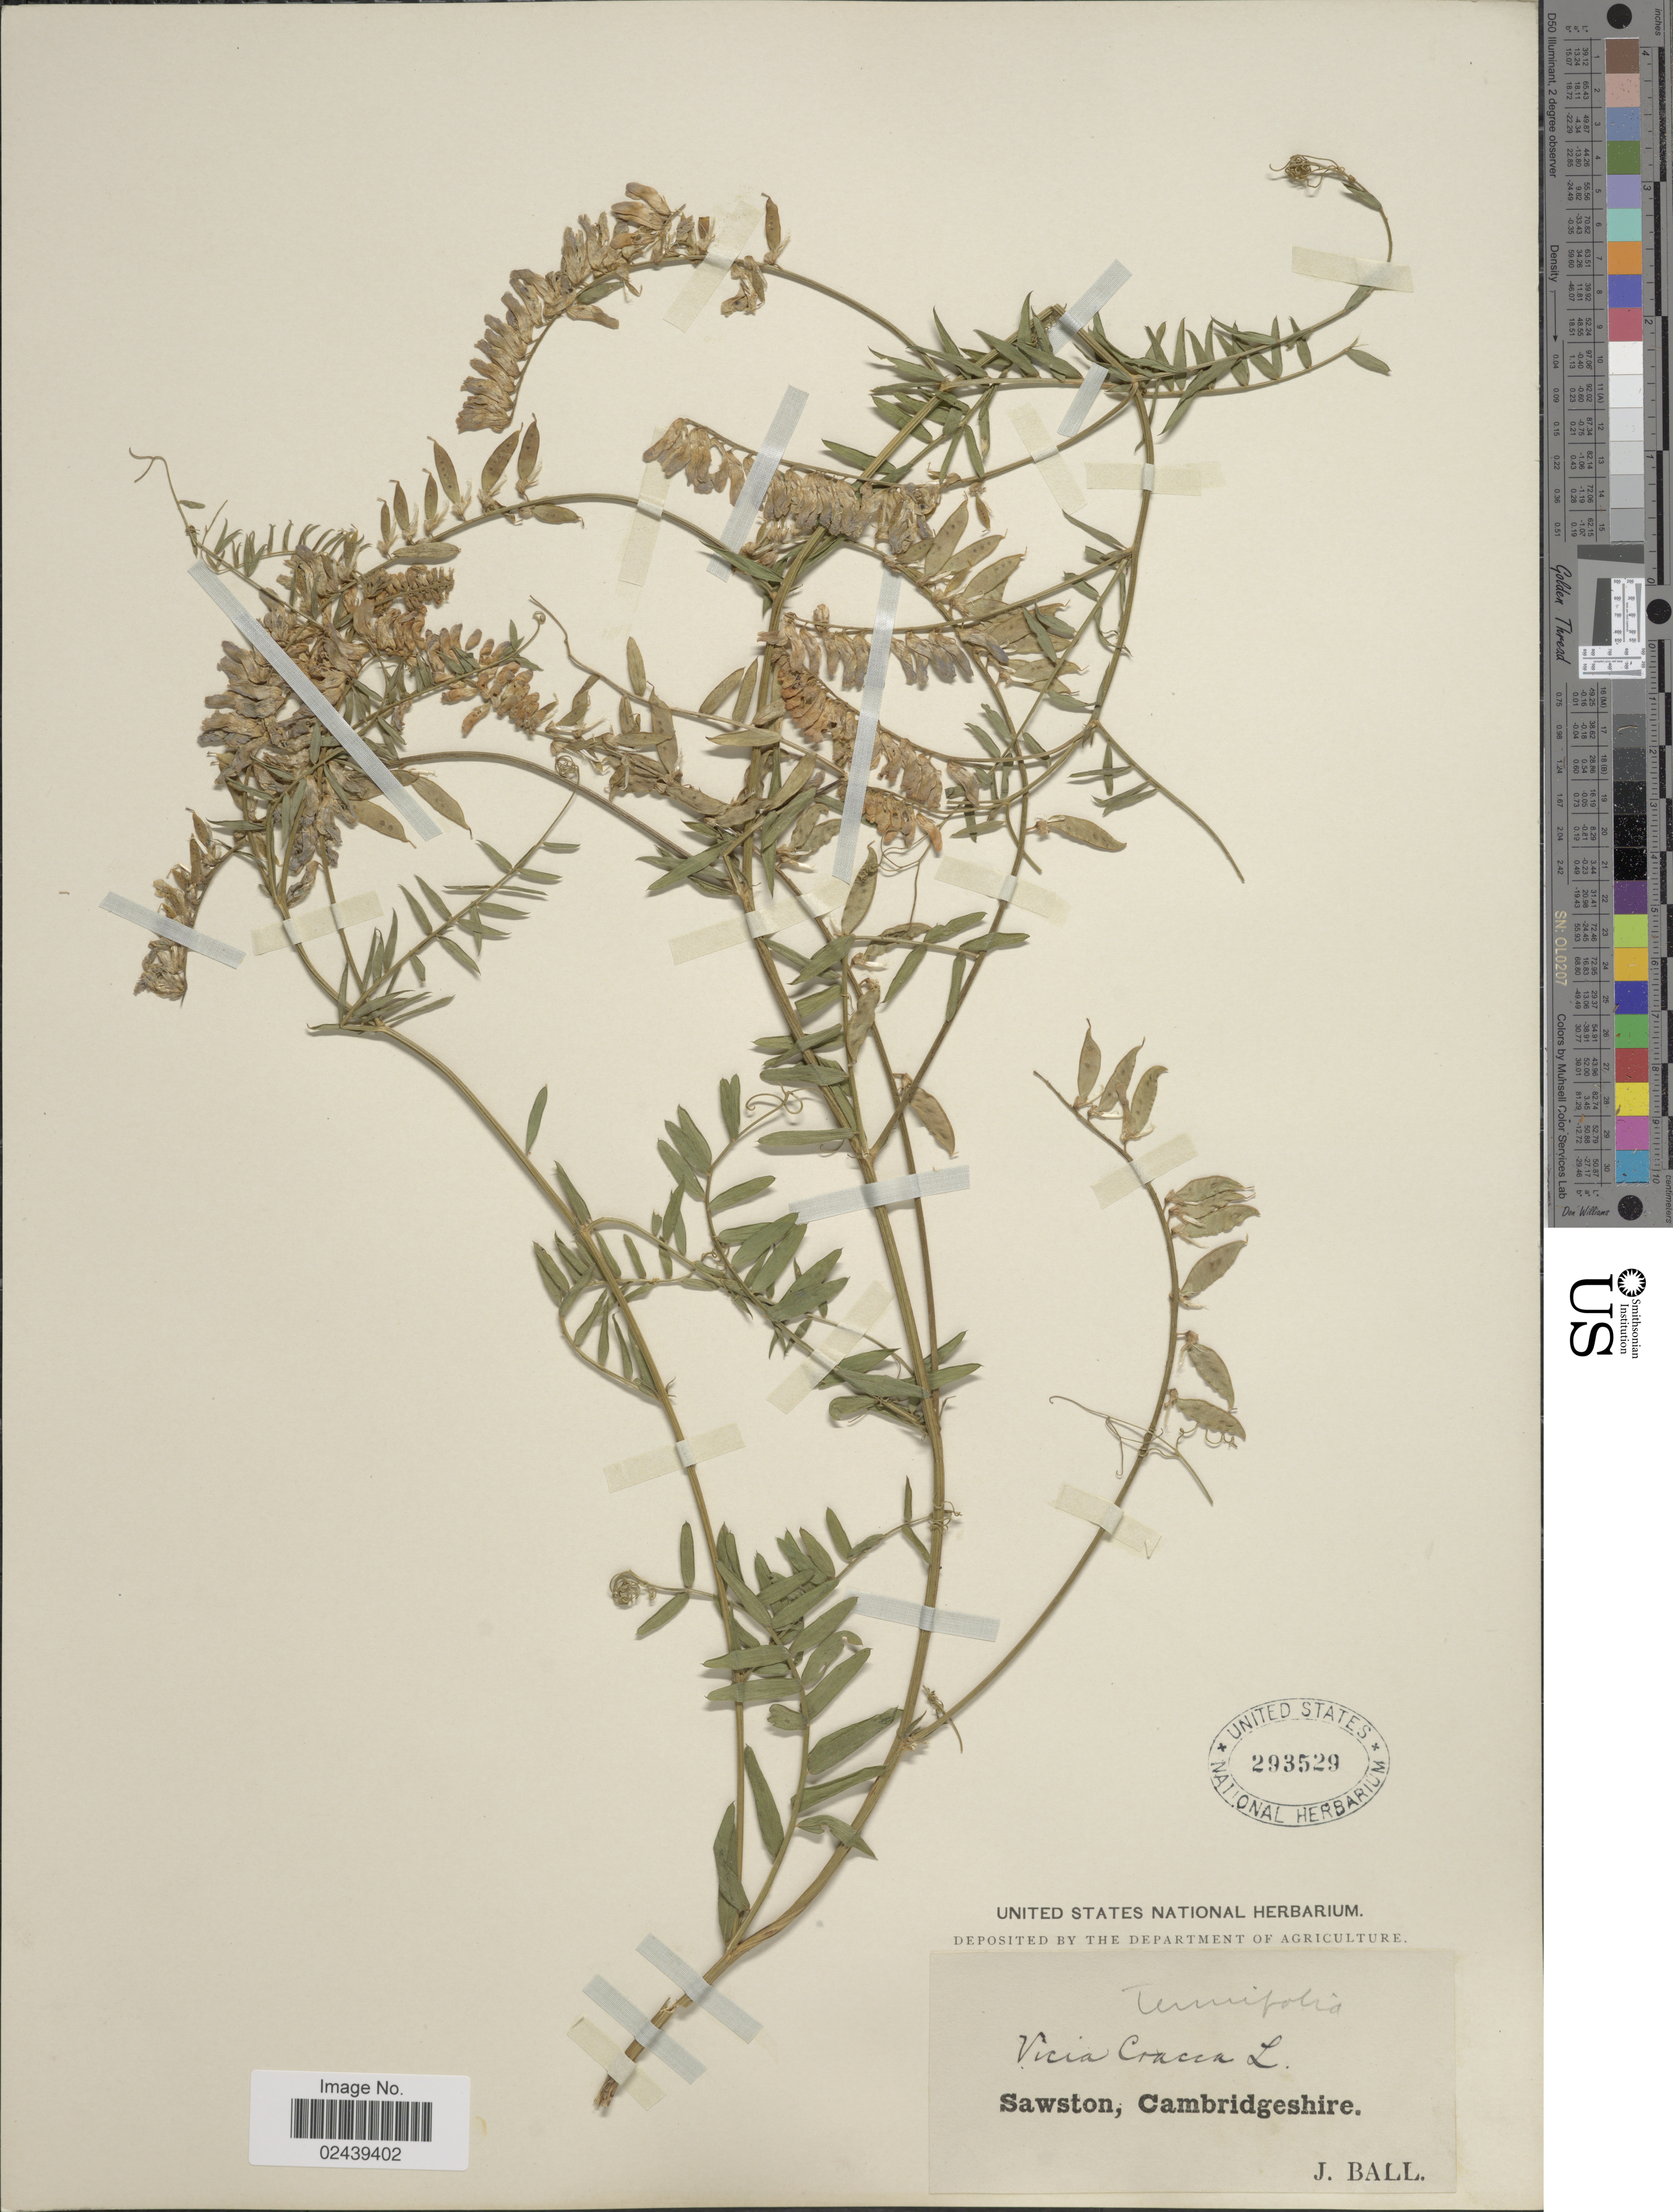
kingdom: Plantae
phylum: Tracheophyta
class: Magnoliopsida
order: Fabales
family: Fabaceae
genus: Vicia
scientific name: Vicia tenuifolia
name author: Ten.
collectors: J. Ball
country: United Kingdom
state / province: England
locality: Sawston, Cambridgeshire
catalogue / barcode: US 293529